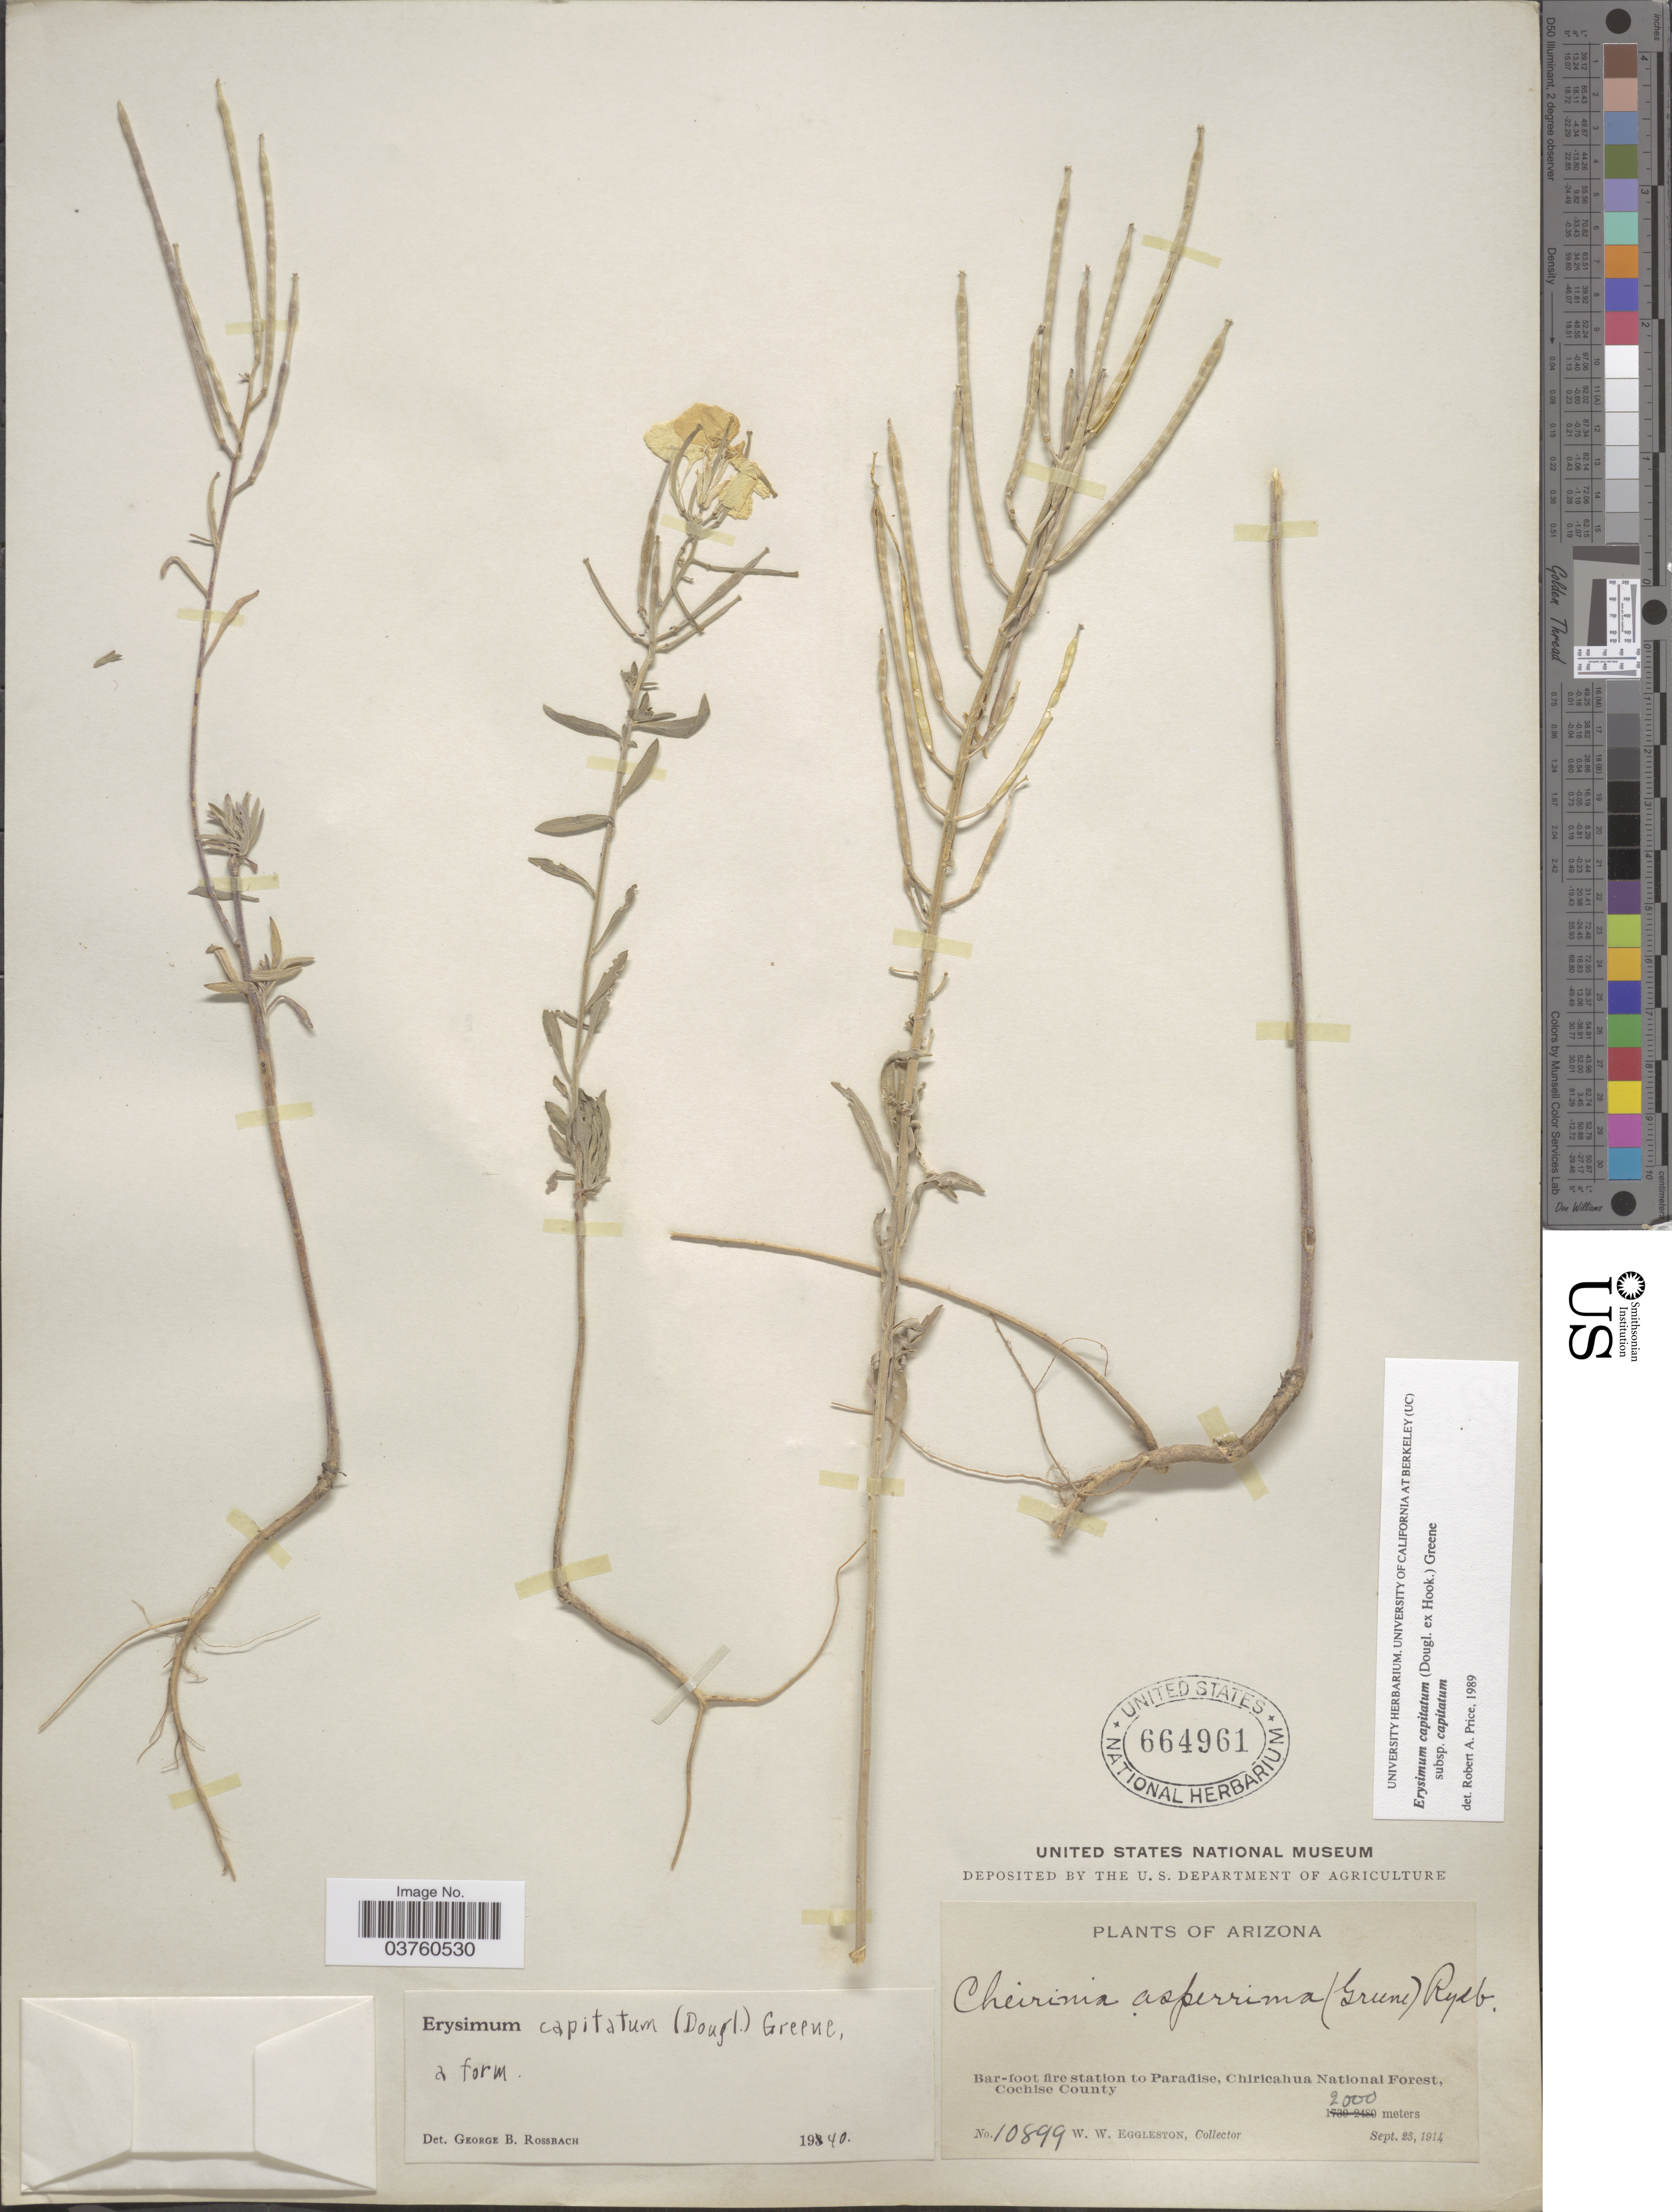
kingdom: Plantae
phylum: Tracheophyta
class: Magnoliopsida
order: Brassicales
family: Brassicaceae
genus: Erysimum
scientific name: Erysimum capitatum subsp. capitatum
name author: (Douglas ex Hook.) Greene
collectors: W. W. Eggleston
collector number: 10899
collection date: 1914-09-23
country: United States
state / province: Arizona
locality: Bar-foot fire station to Paradise, Chiricahua National Forest, Cochise County.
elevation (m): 2000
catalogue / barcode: US 664961